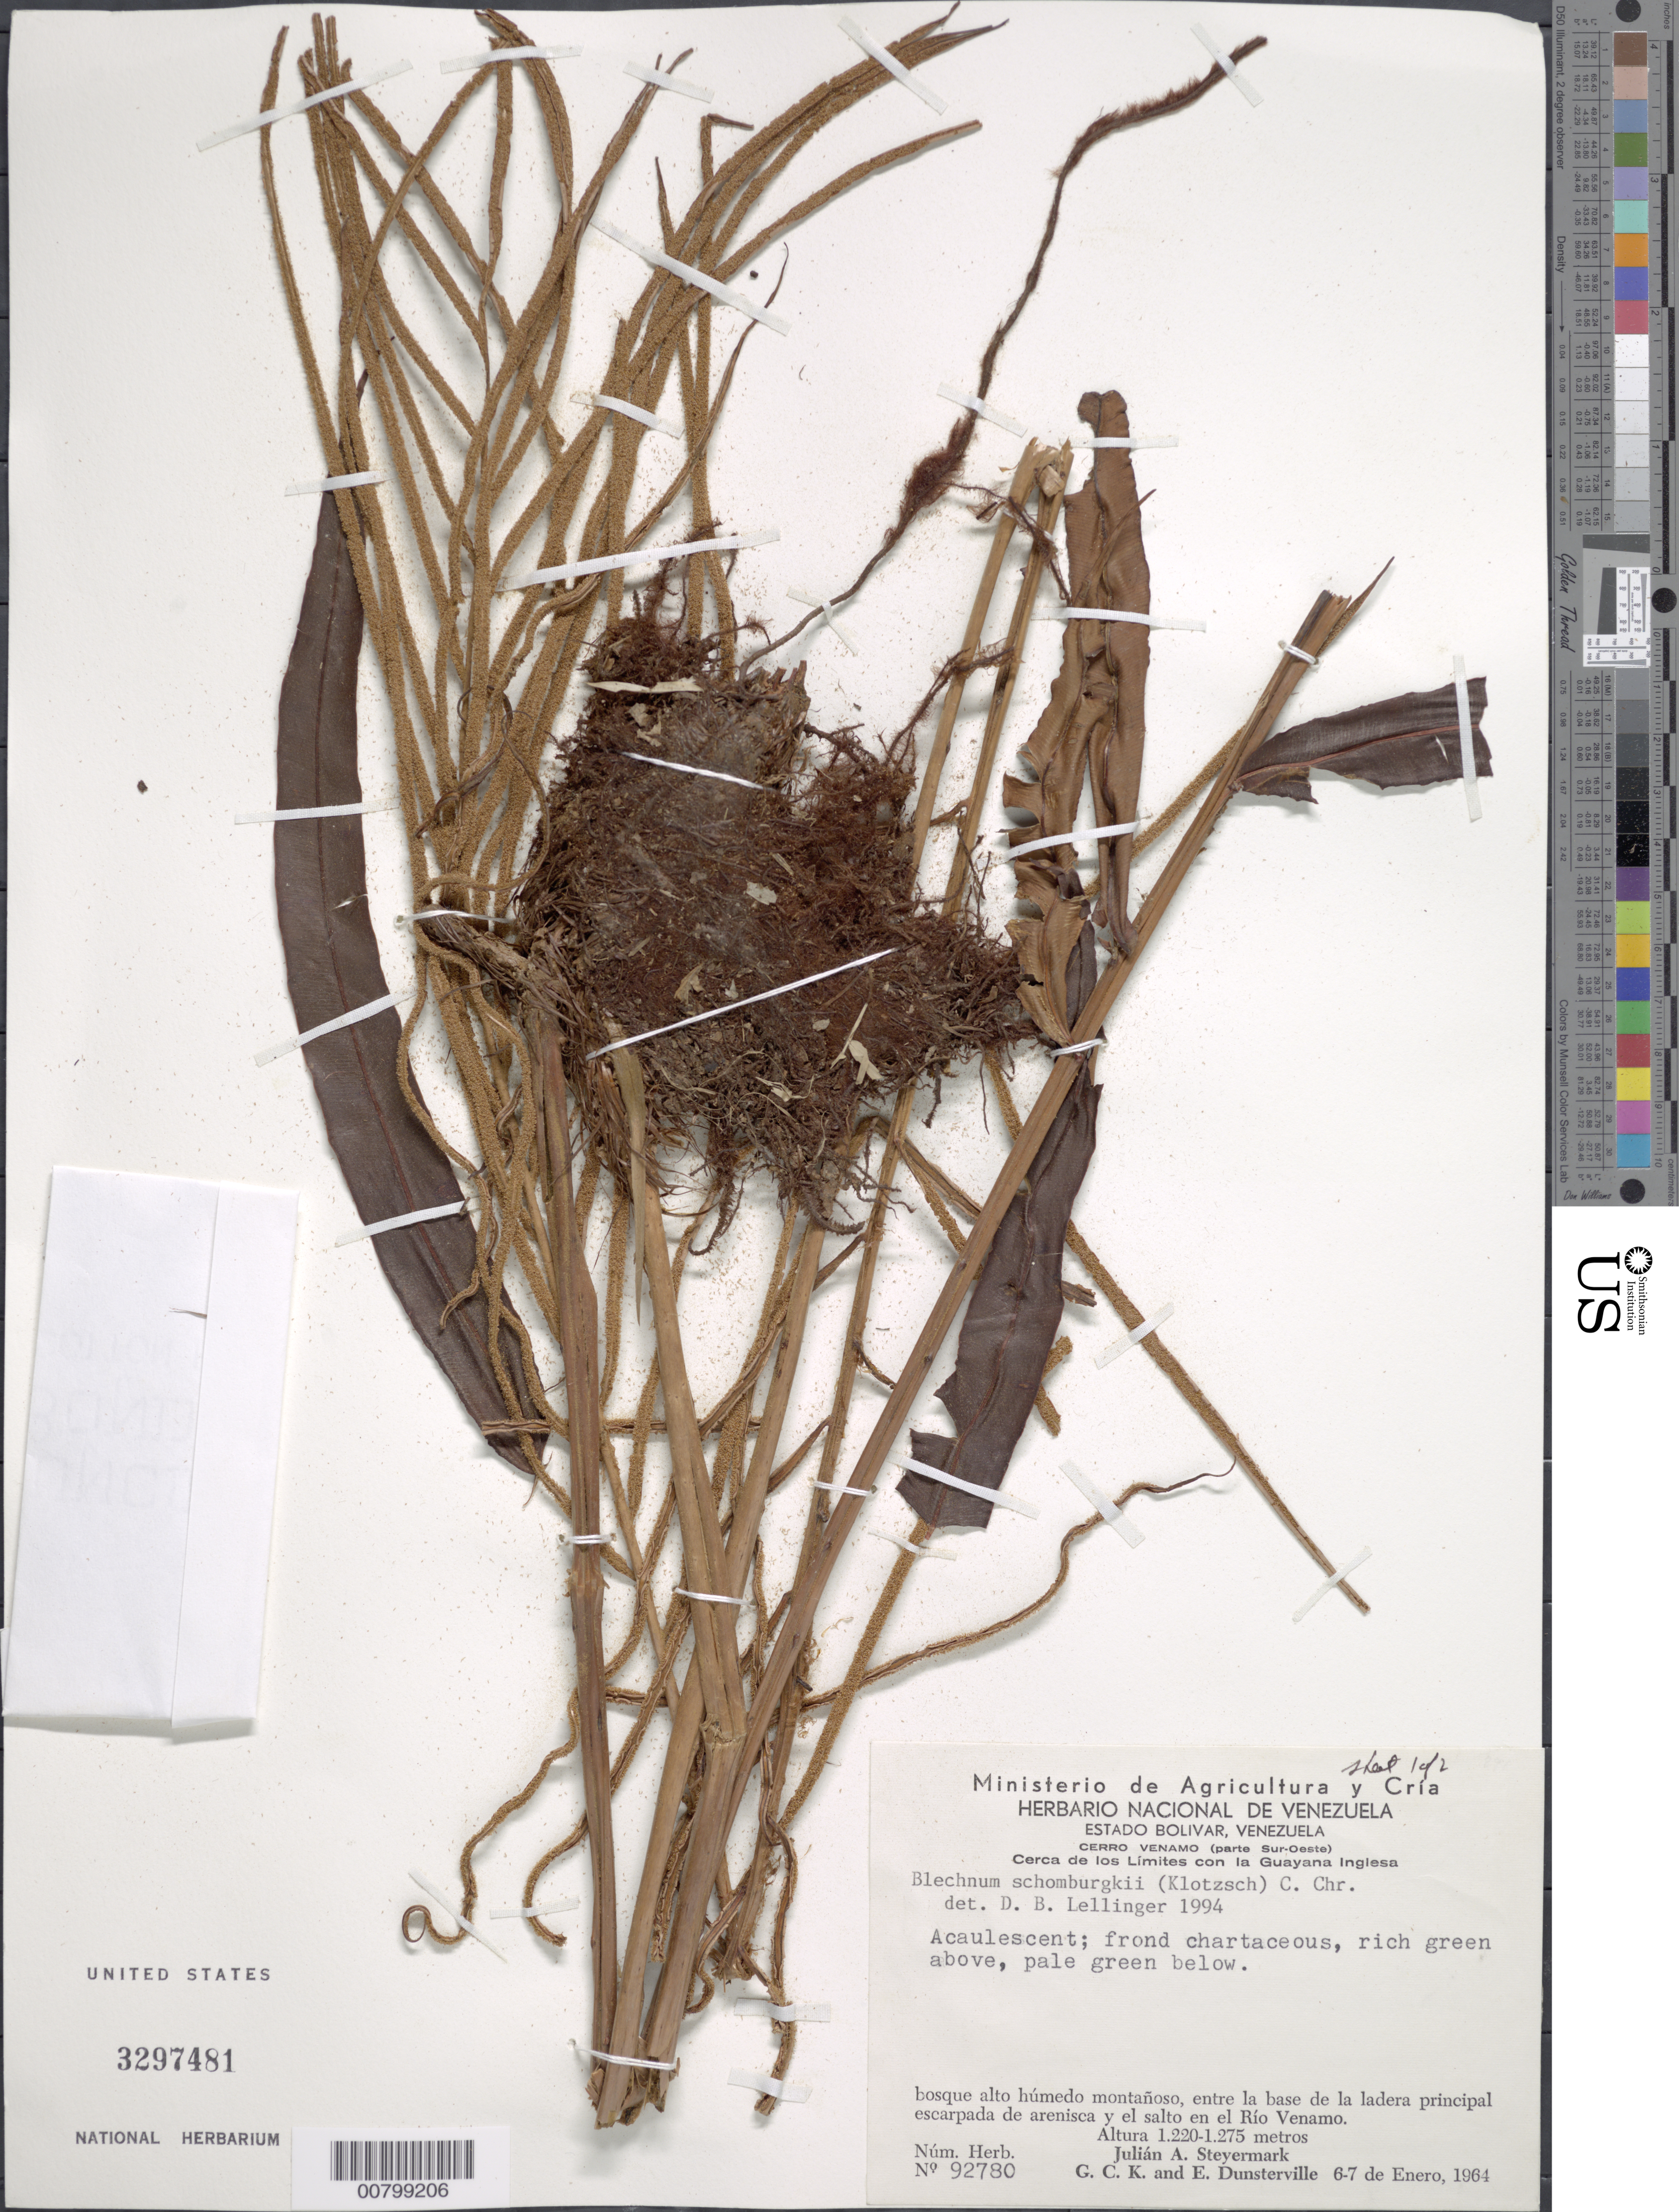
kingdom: Plantae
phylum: Tracheophyta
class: Polypodiopsida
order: Polypodiales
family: Blechnaceae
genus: Blechnum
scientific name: Blechnum schomburgkii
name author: (Klotzsch) C. Chr.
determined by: Lellinger, David B., (BOT), Smithsonian Institution - National Museum of Natural History (UNITED STATES)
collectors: J. Steyermark, G. C. K. Dunsterville & E. Dunsterville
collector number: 92780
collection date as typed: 6-Jan-64 to 7-Jan-64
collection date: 1964-01-06/1964-01-07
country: Venezuela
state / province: Bolívar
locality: Cerro Venamo (parte Sur-Oeste), Río Venamo, cerca de los limites con la Guayana Inglesa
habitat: High, wet montane forest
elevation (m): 1220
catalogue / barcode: US 3297481